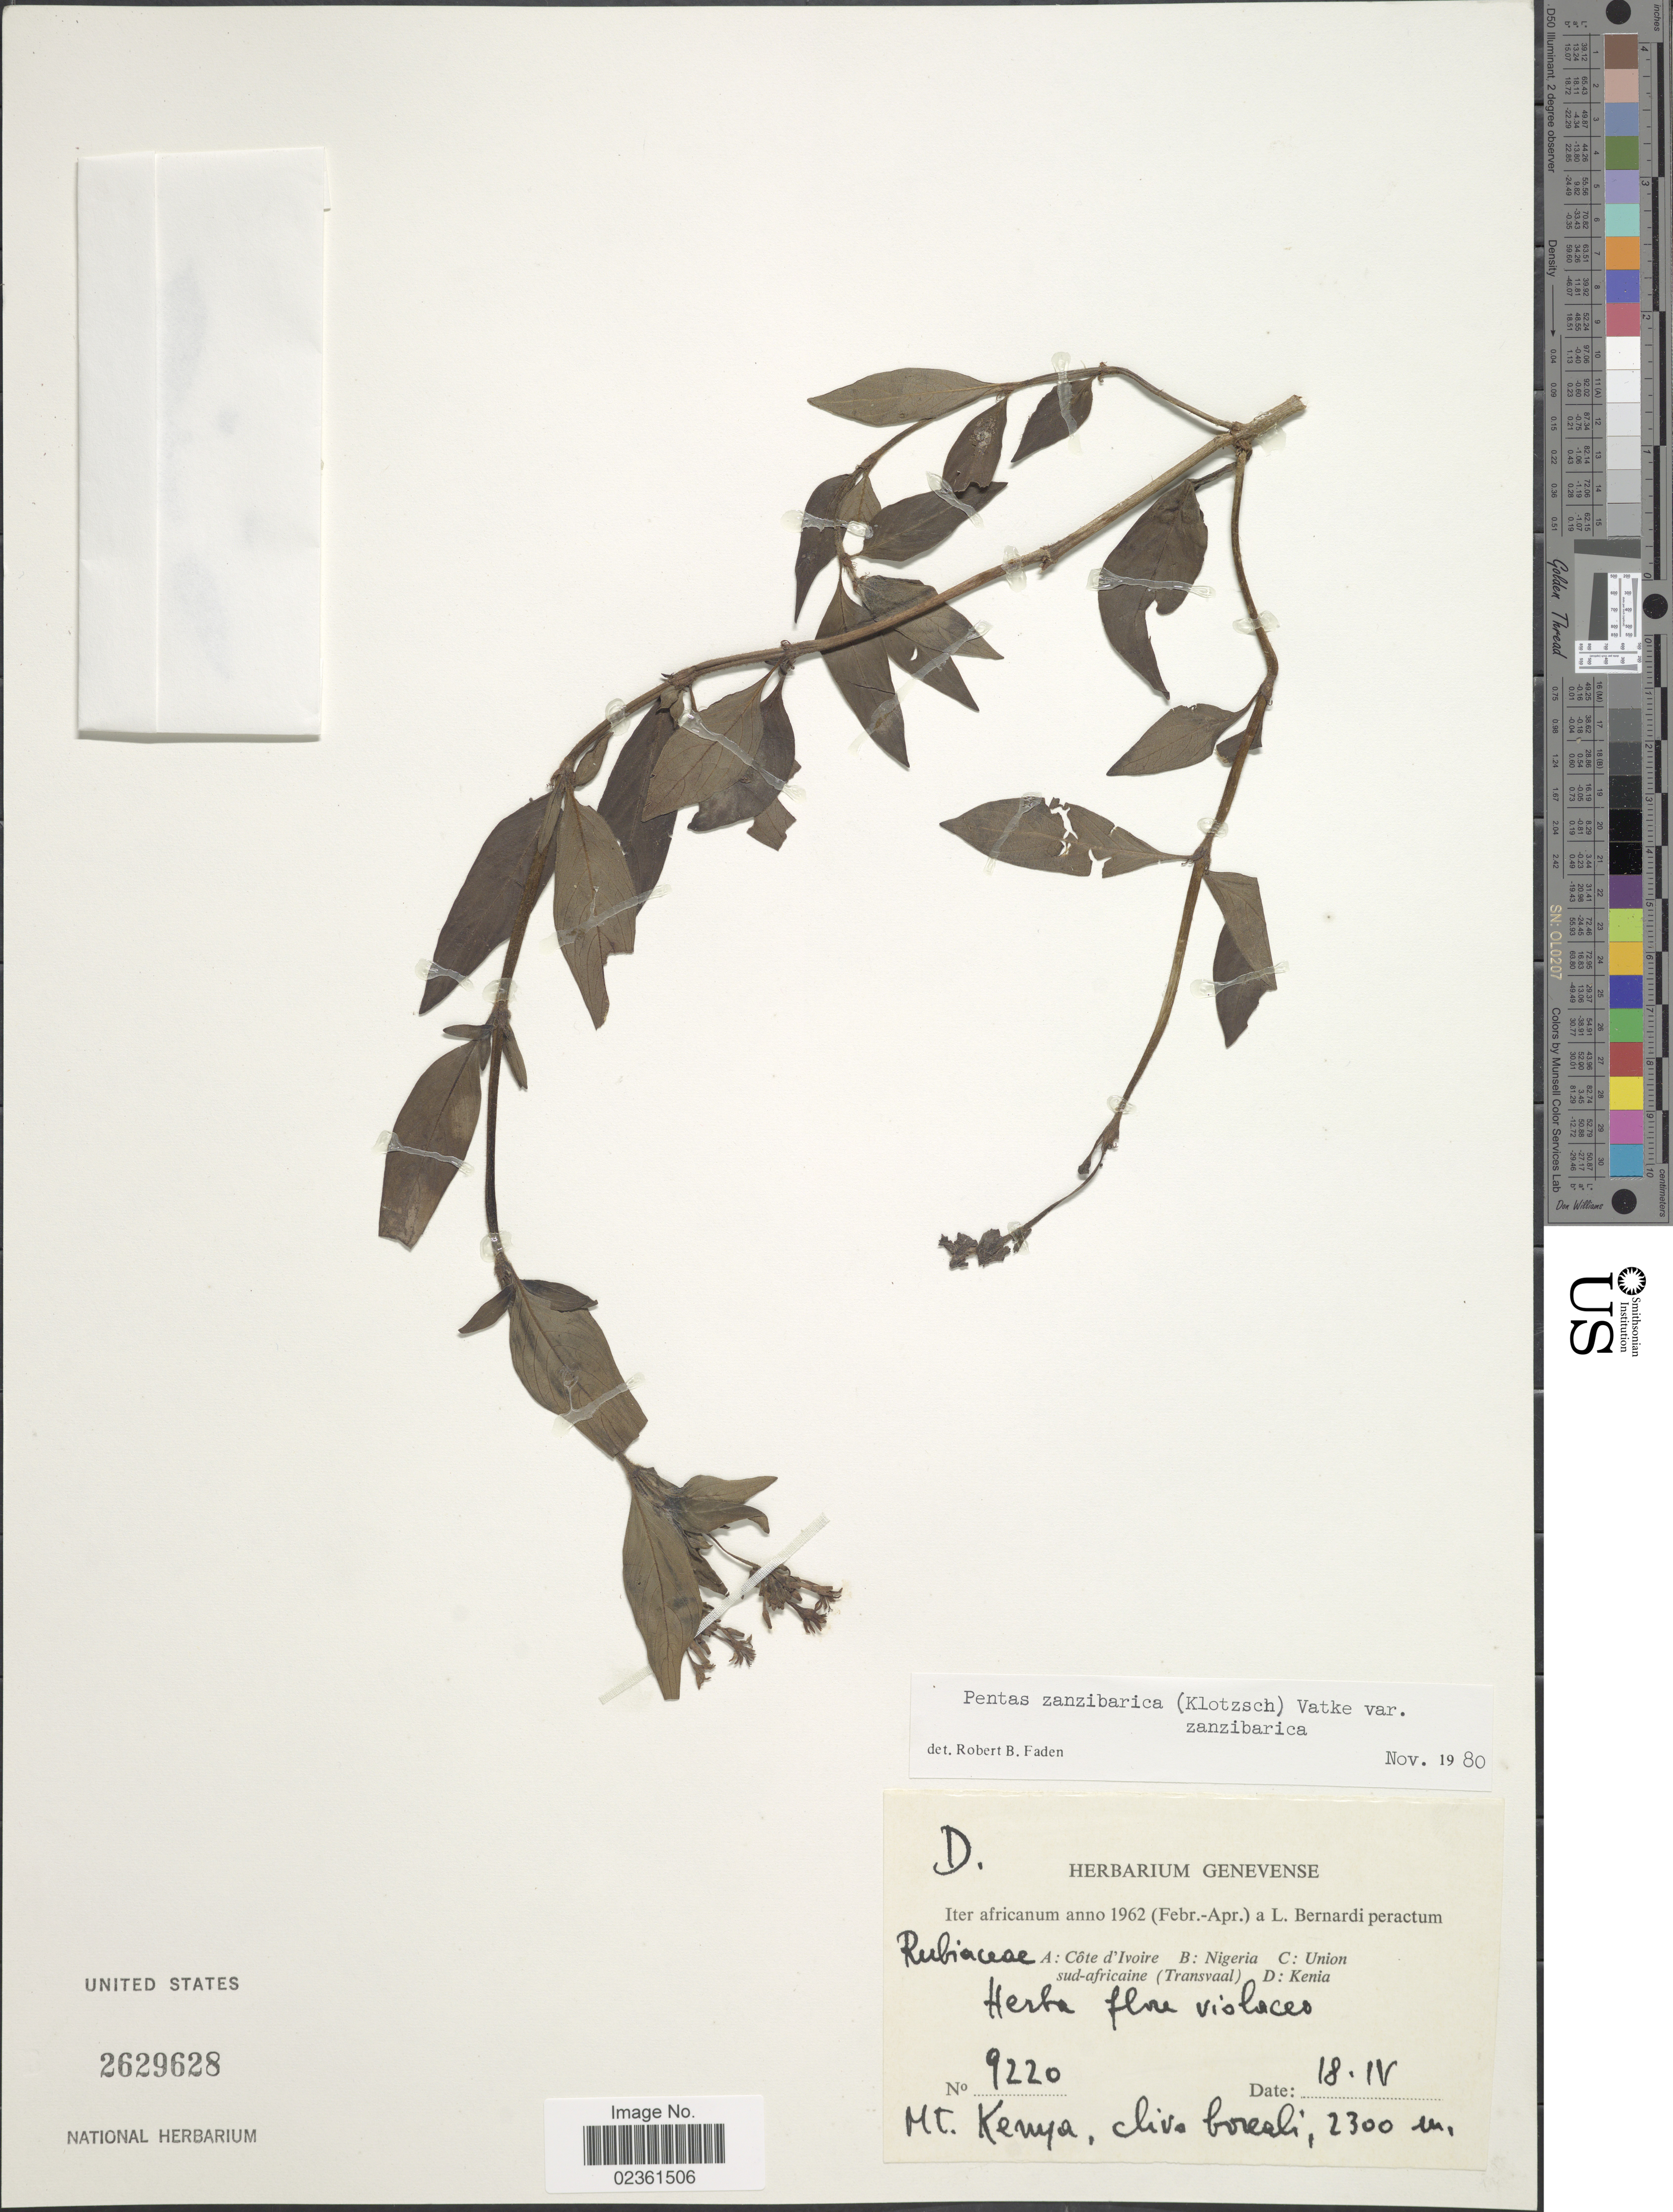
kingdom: Plantae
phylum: Tracheophyta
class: Magnoliopsida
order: Gentianales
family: Rubiaceae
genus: Pentas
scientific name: Pentas zanzibarica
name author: (Klotzsch) Vatke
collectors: L. Bernardi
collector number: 9220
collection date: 1962-04-18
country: Kenya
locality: Mt. Kenya, cliva boreali, Kenia, Iter africanum.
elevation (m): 2300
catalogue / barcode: US 2629628